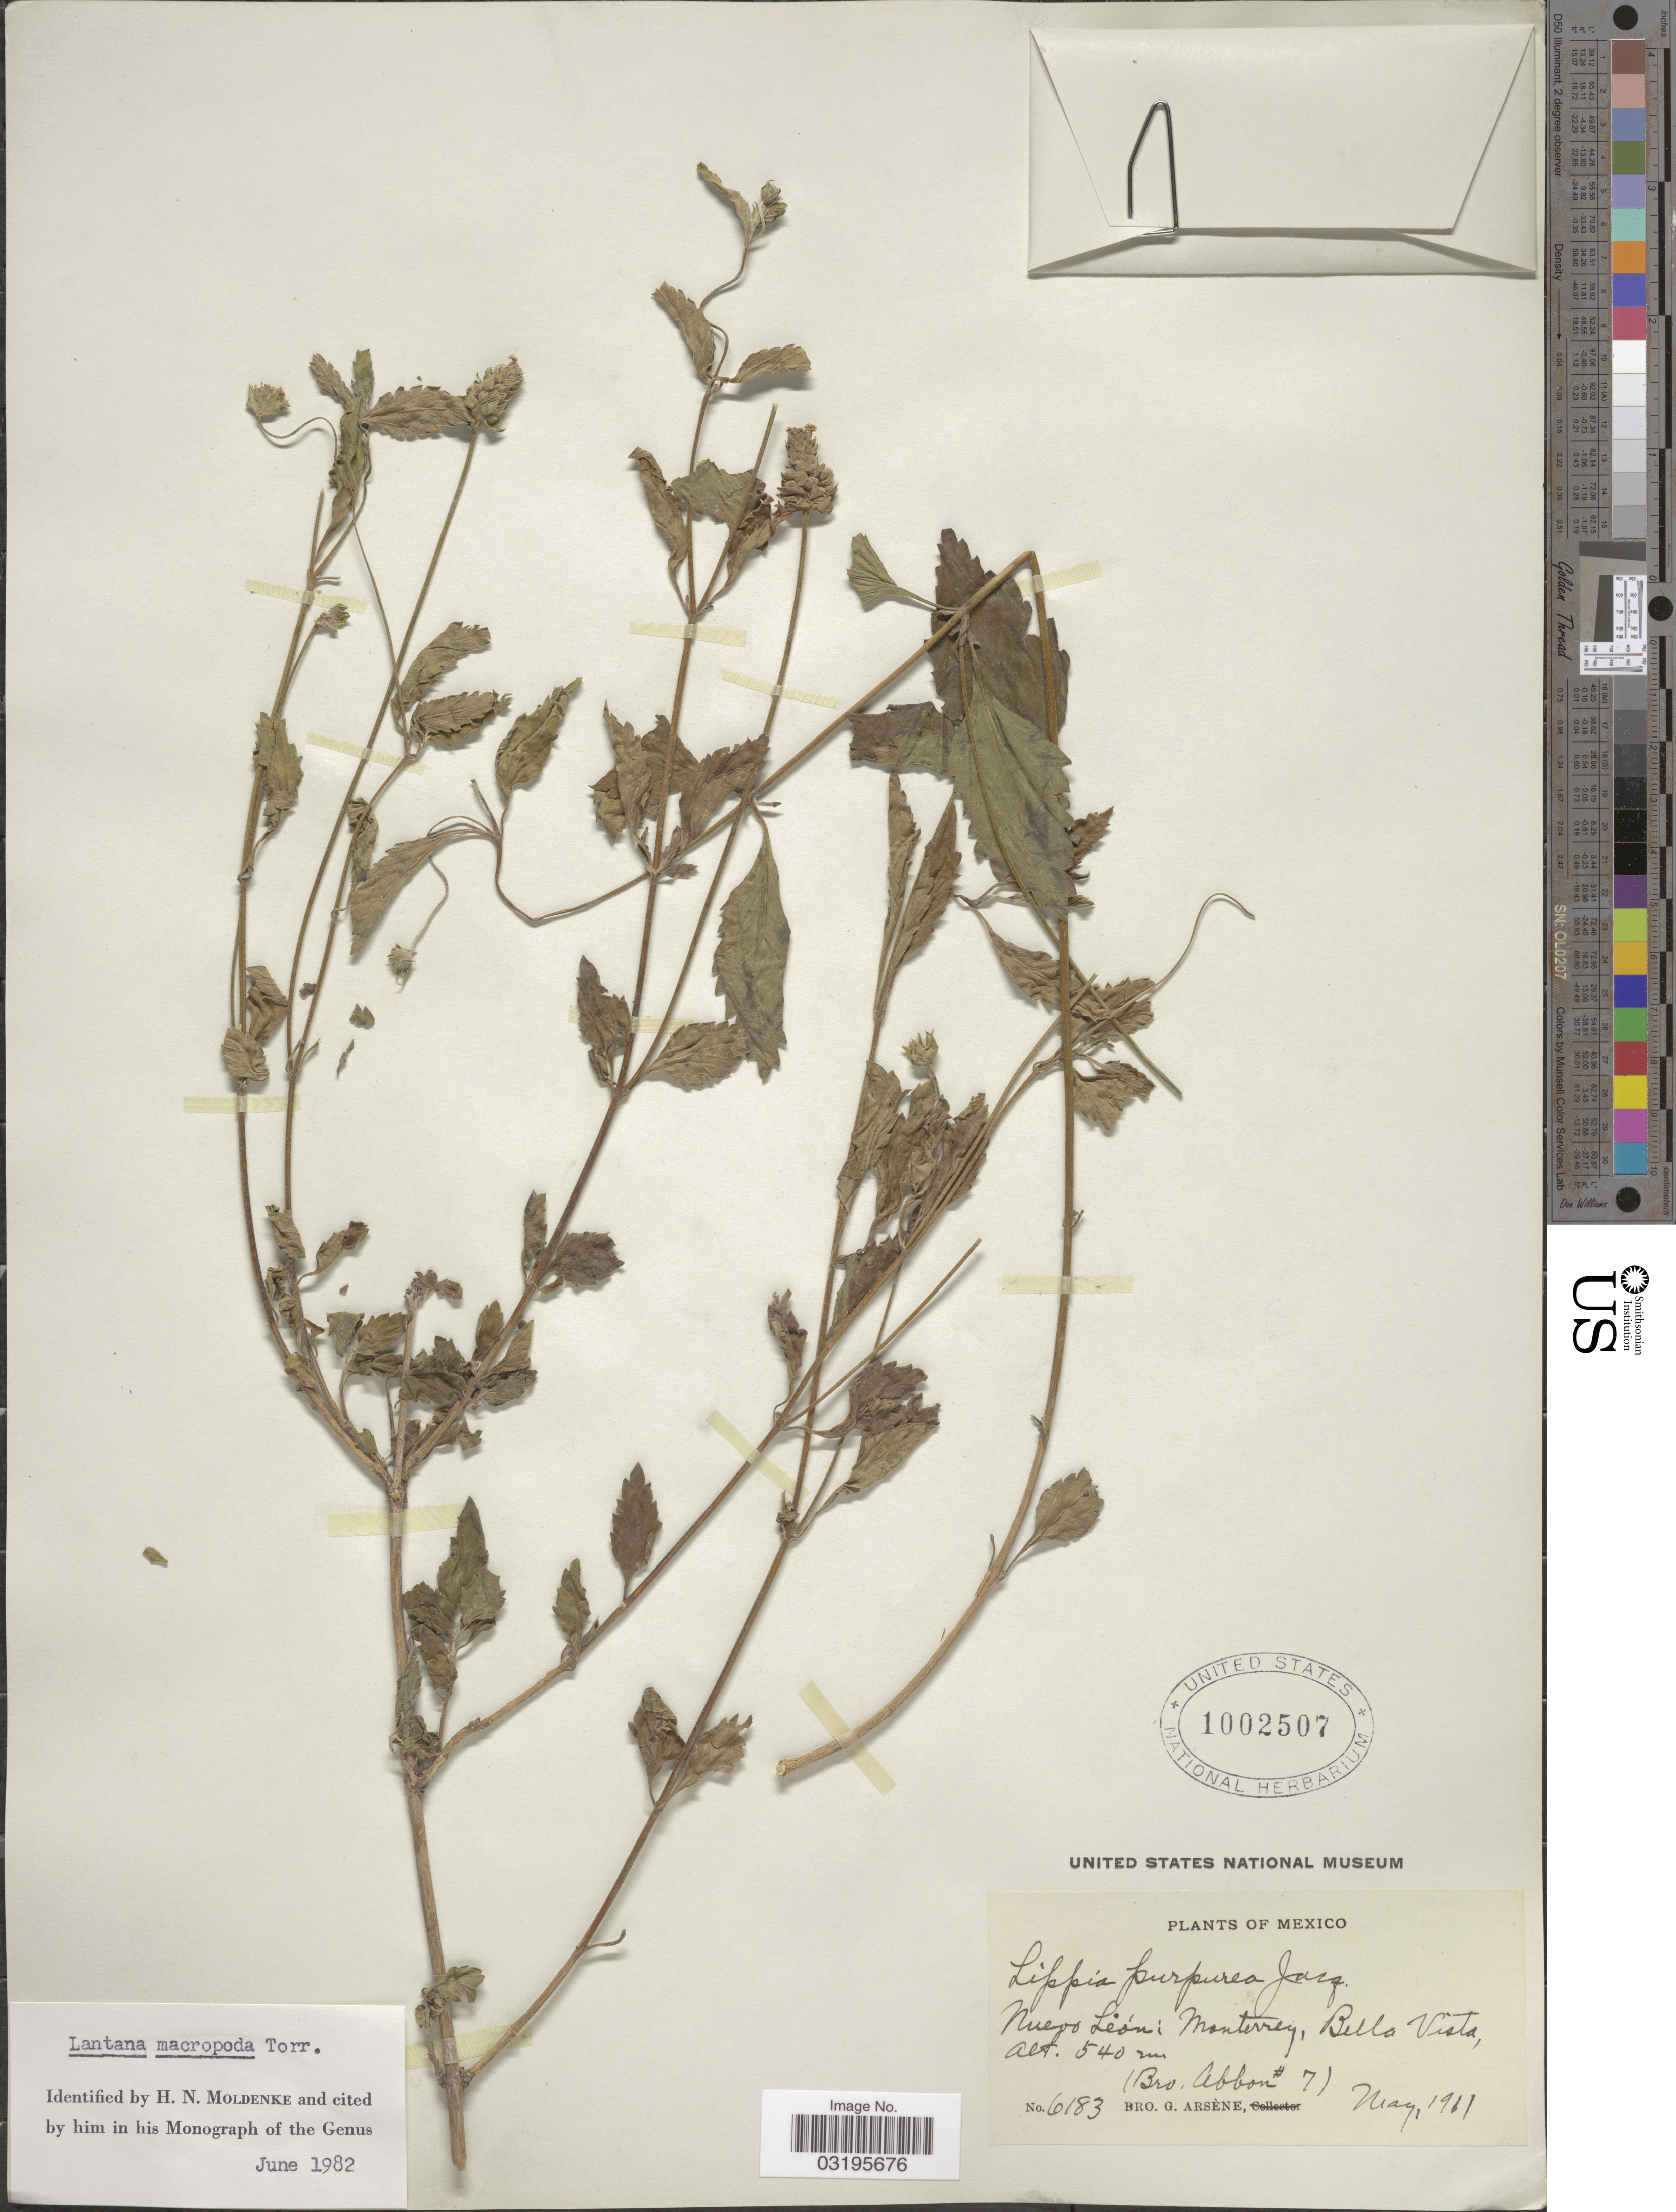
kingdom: Plantae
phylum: Tracheophyta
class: Magnoliopsida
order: Lamiales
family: Verbenaceae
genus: Lantana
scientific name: Lantana macropoda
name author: Torr.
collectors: Bro. G. Arsène & Bro. Abbon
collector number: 6183/7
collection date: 1911-05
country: Mexico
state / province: Nuevo León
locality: Monterrey, Bella Vista.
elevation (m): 540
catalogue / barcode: US 1002507